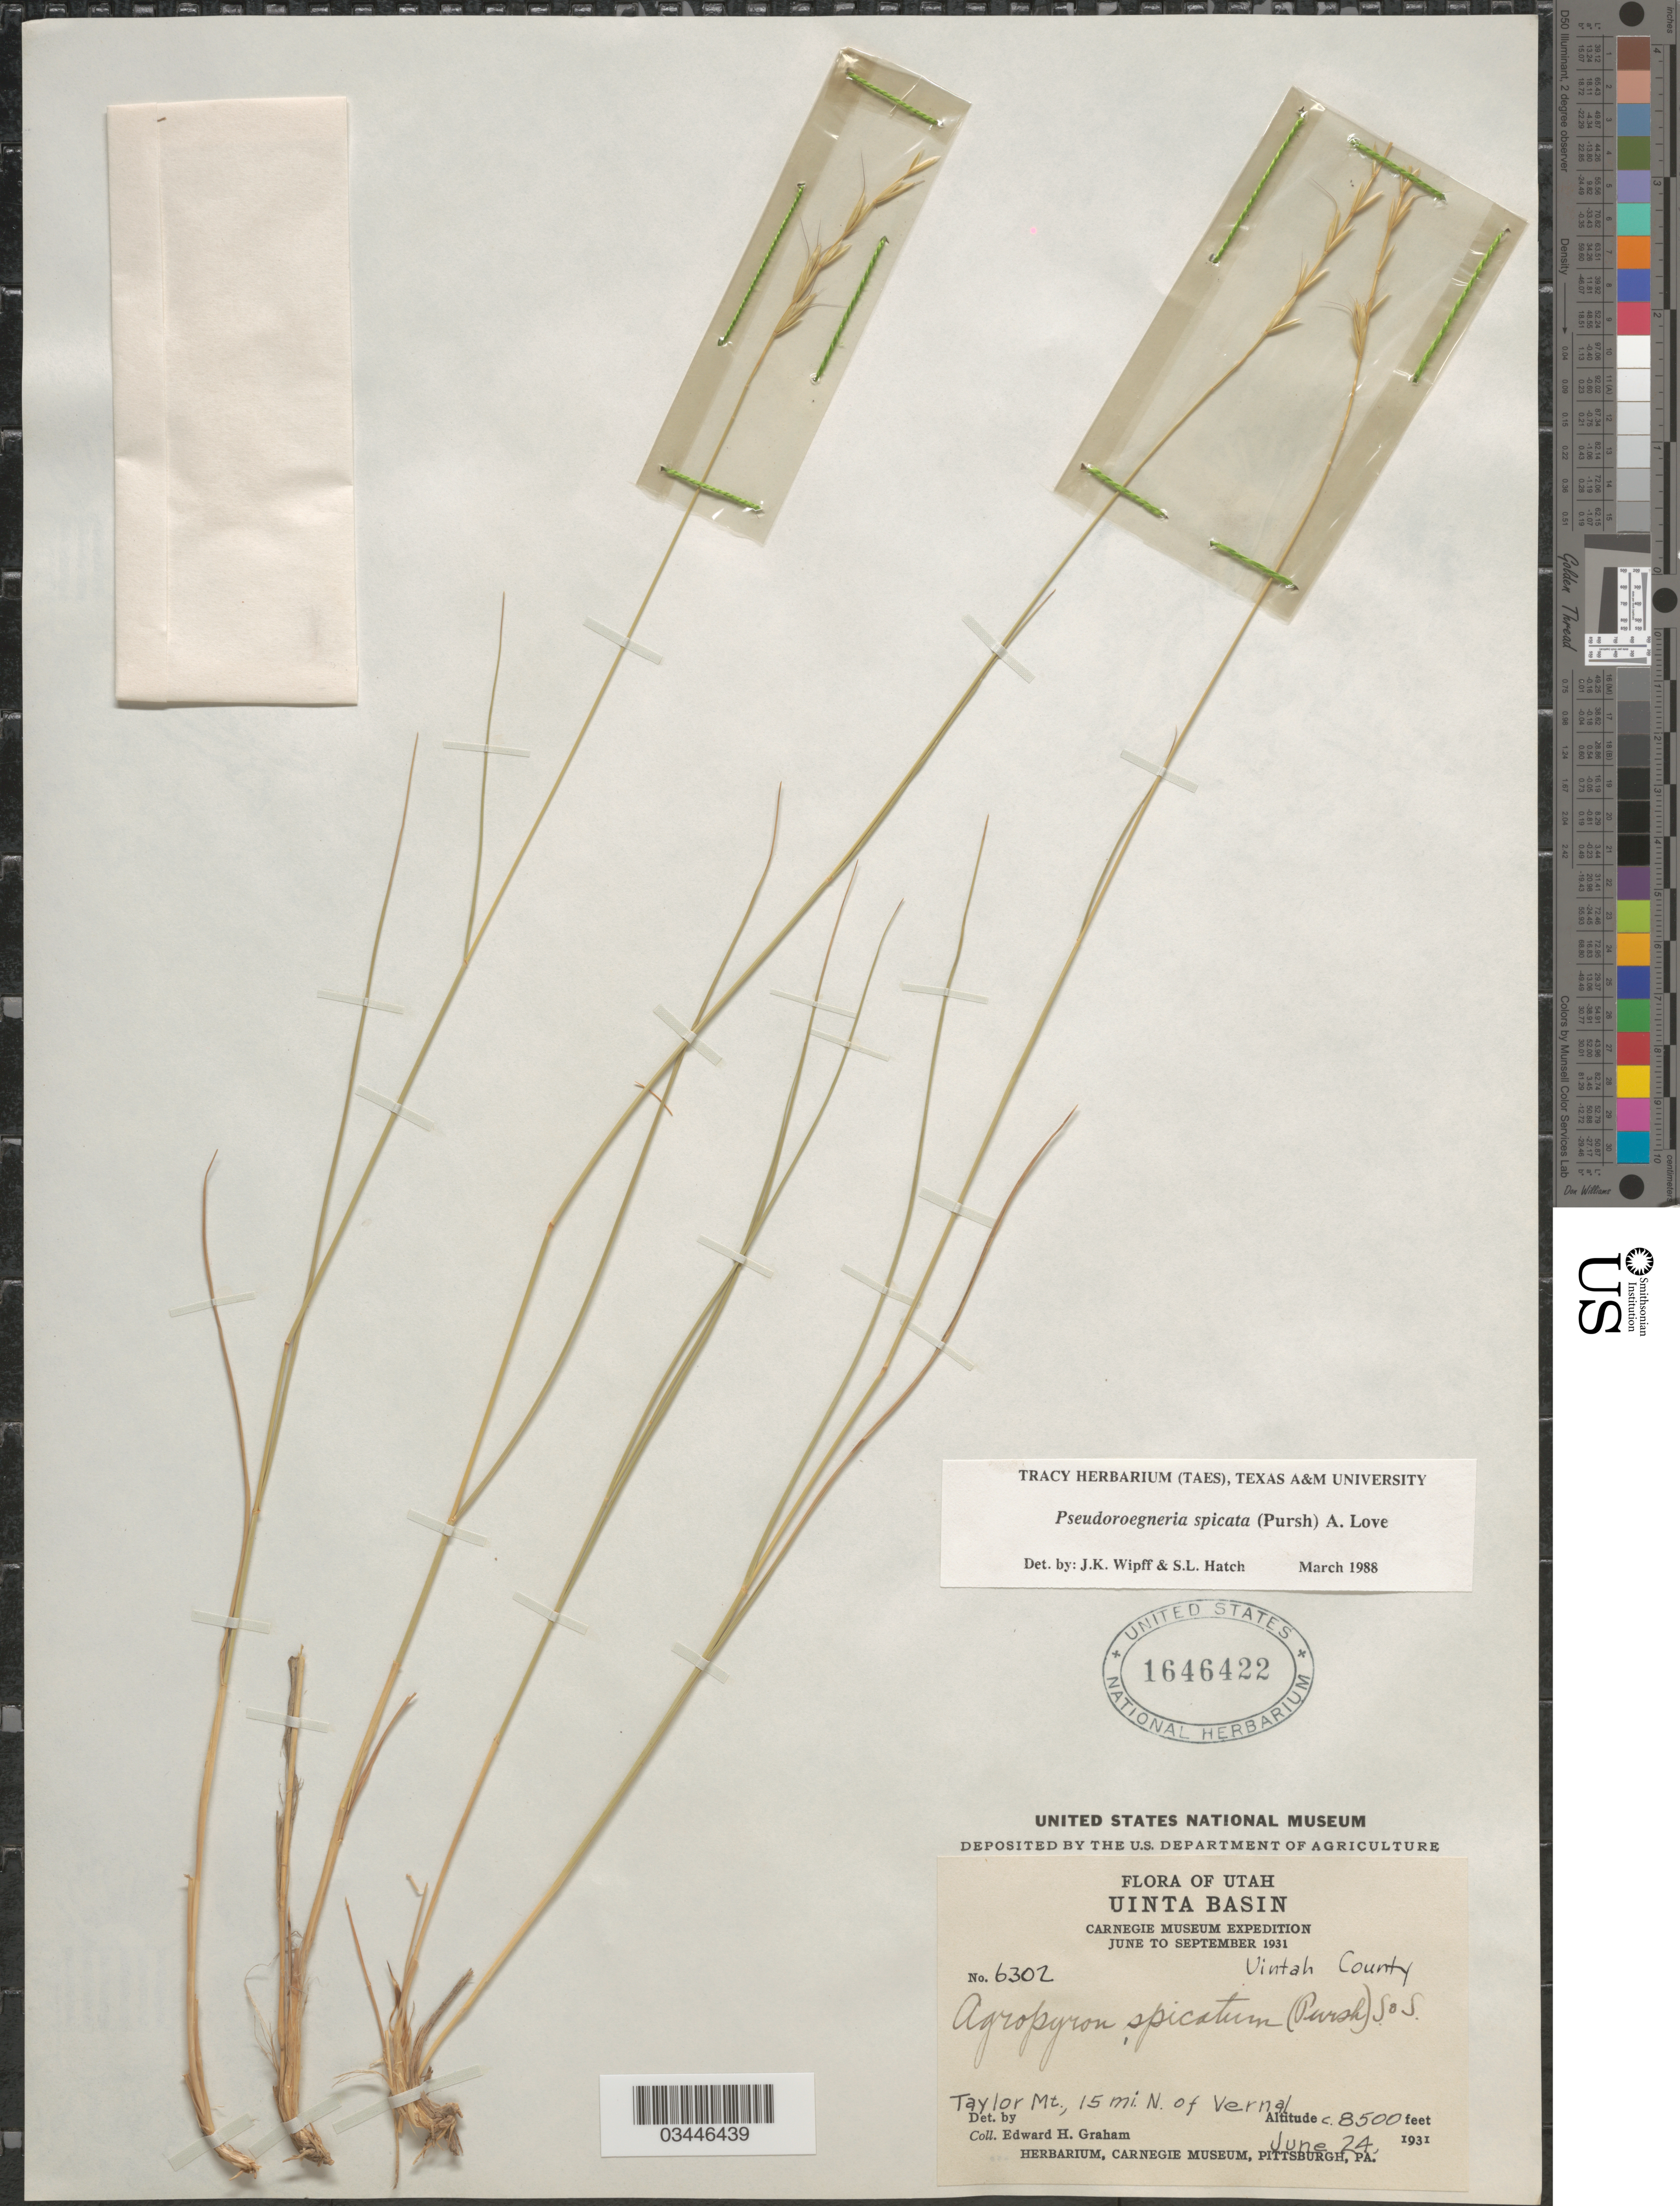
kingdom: Plantae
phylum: Tracheophyta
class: Liliopsida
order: Poales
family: Poaceae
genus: Pseudoroegneria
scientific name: Pseudoroegneria spicata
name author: (Pursh) Á. Löve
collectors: E. H. Graham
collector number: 6302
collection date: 1931-06-24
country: United States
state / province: Utah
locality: Uinta Basin. Carnegie Museum Expedition June to September 1931. Uintah County. Taylor Mt., 15 mi. N. of Vernal.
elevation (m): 2591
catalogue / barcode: US 1646422